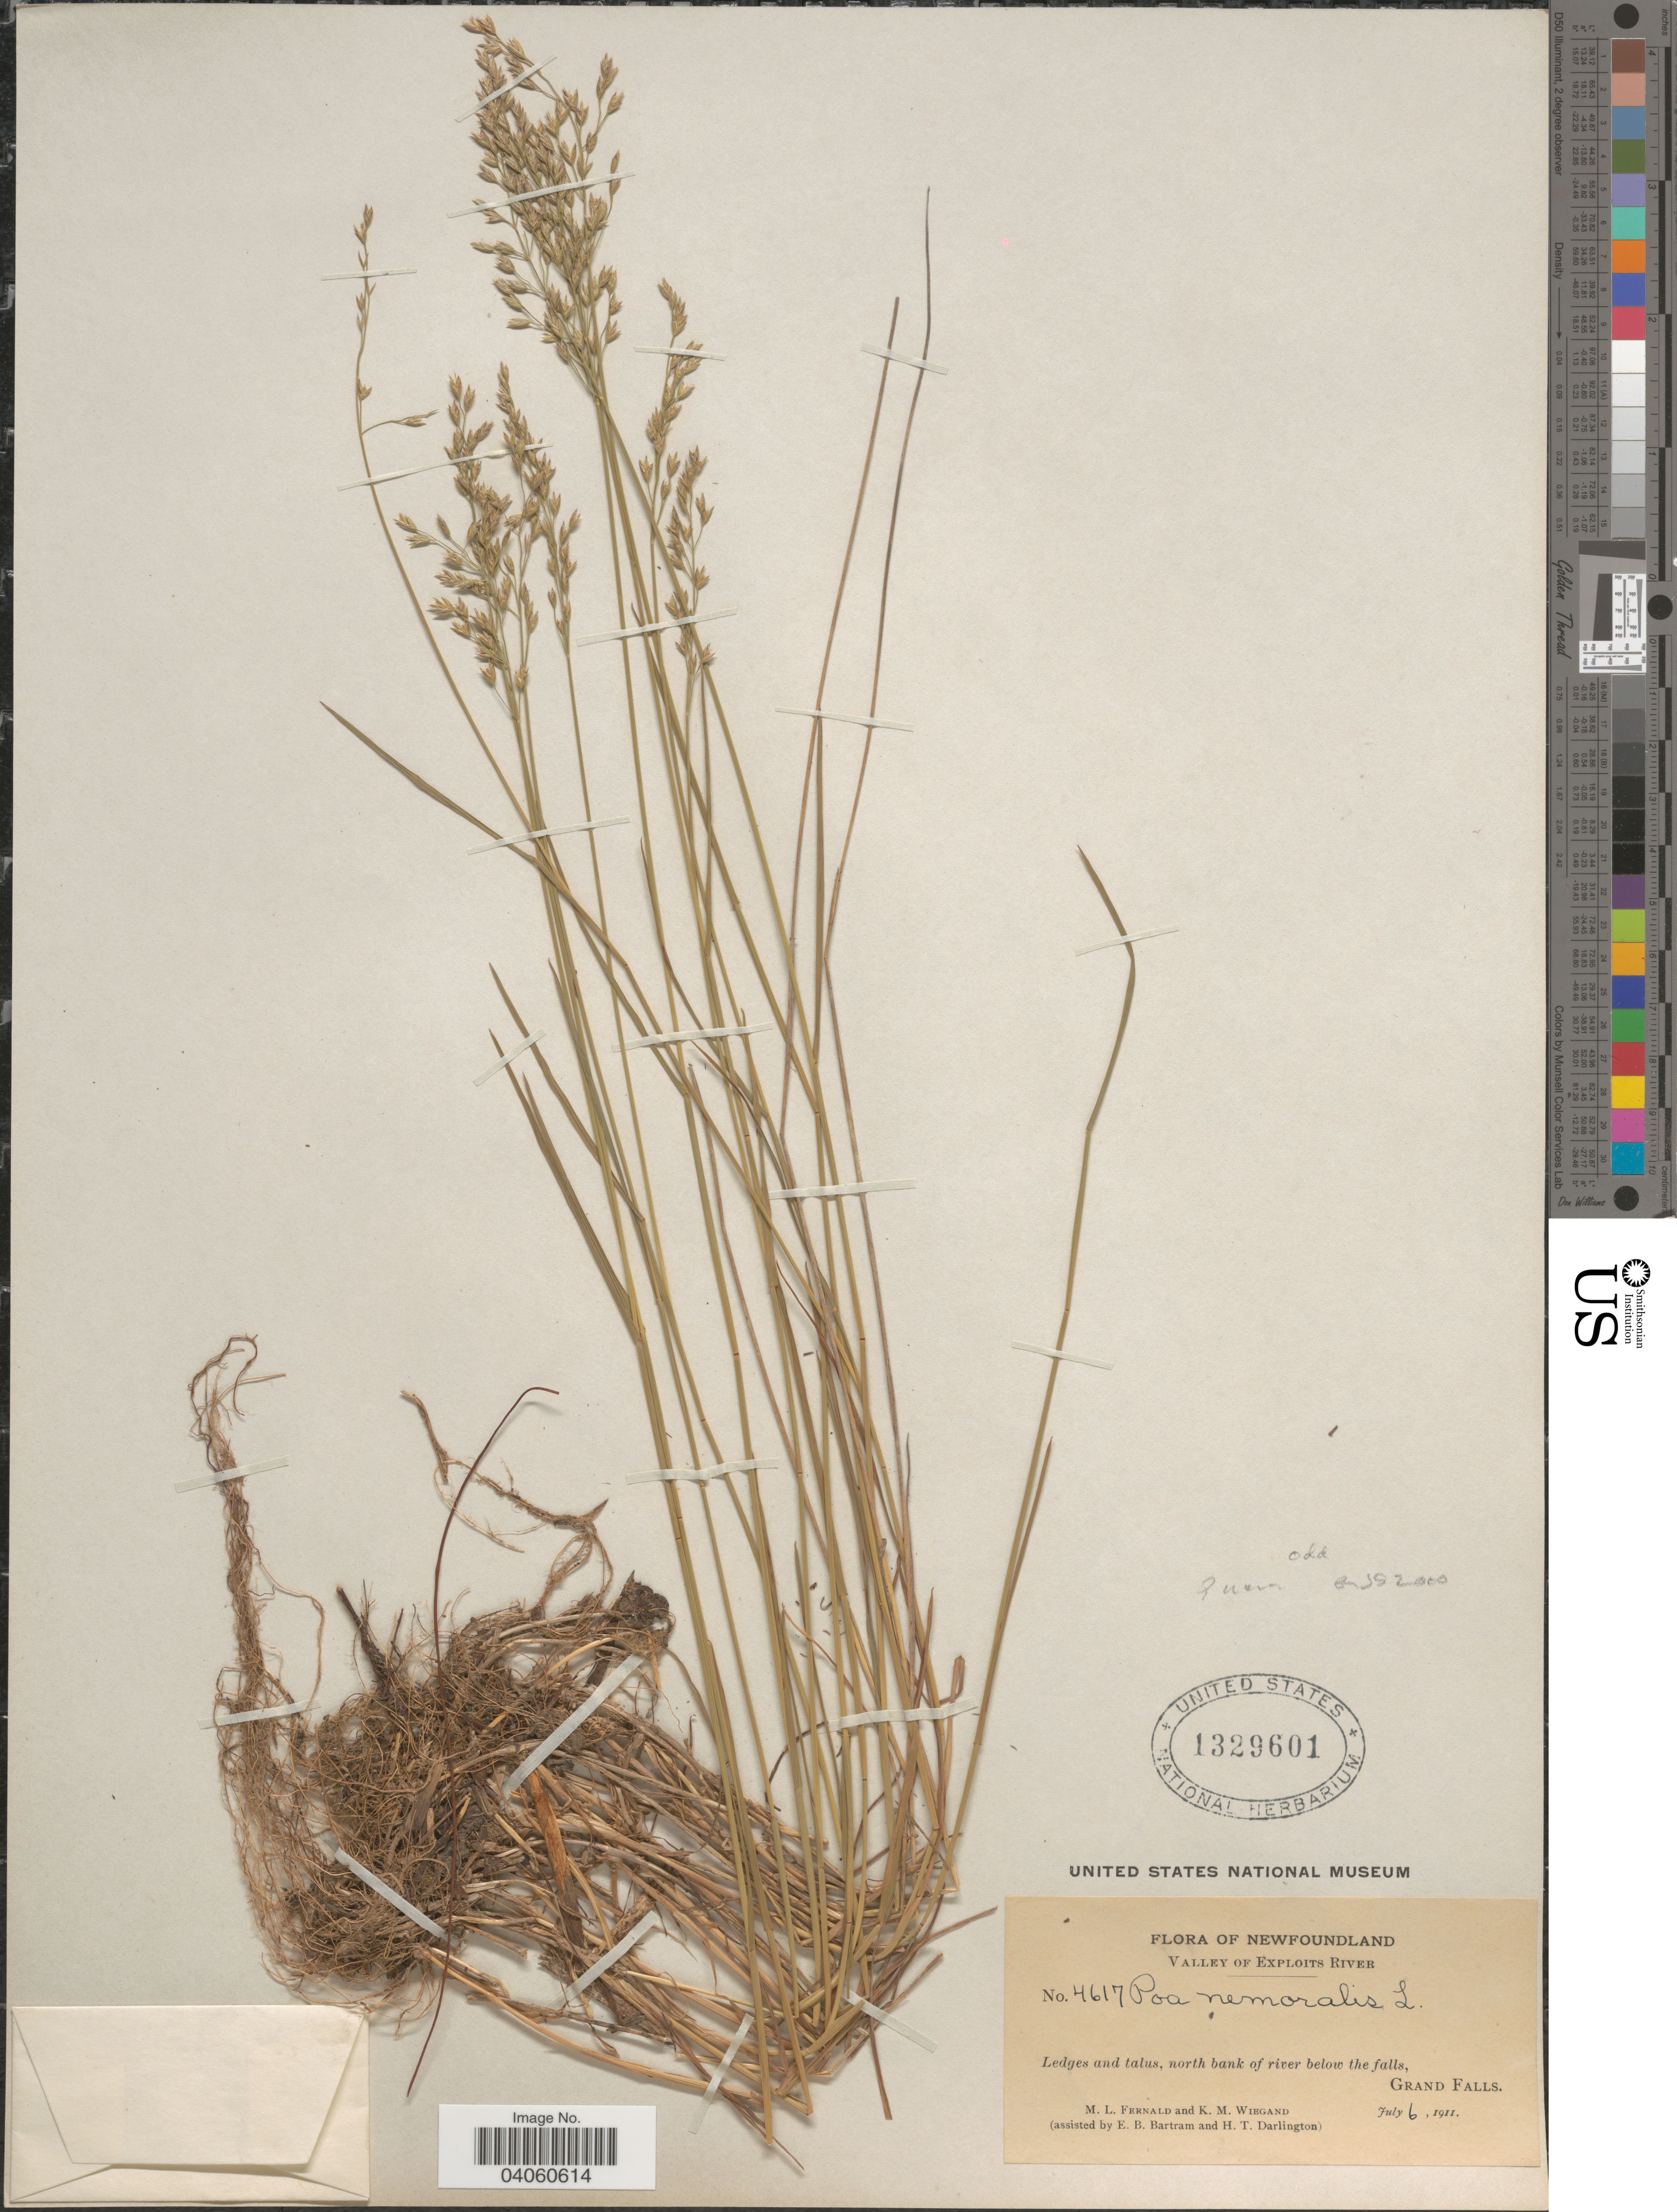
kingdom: Plantae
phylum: Tracheophyta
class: Liliopsida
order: Poales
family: Poaceae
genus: Poa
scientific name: Poa nemoralis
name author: L.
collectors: M. L. Fernald, K. M. Wiegand, E. B. Bartram & H. Darlington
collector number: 4617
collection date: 1911-07-06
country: Canada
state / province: Newfoundland and Labrador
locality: Valley of Exploits River. Ledges and talus, north bank of river below the falls, Grand Falls.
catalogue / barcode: US 1329601